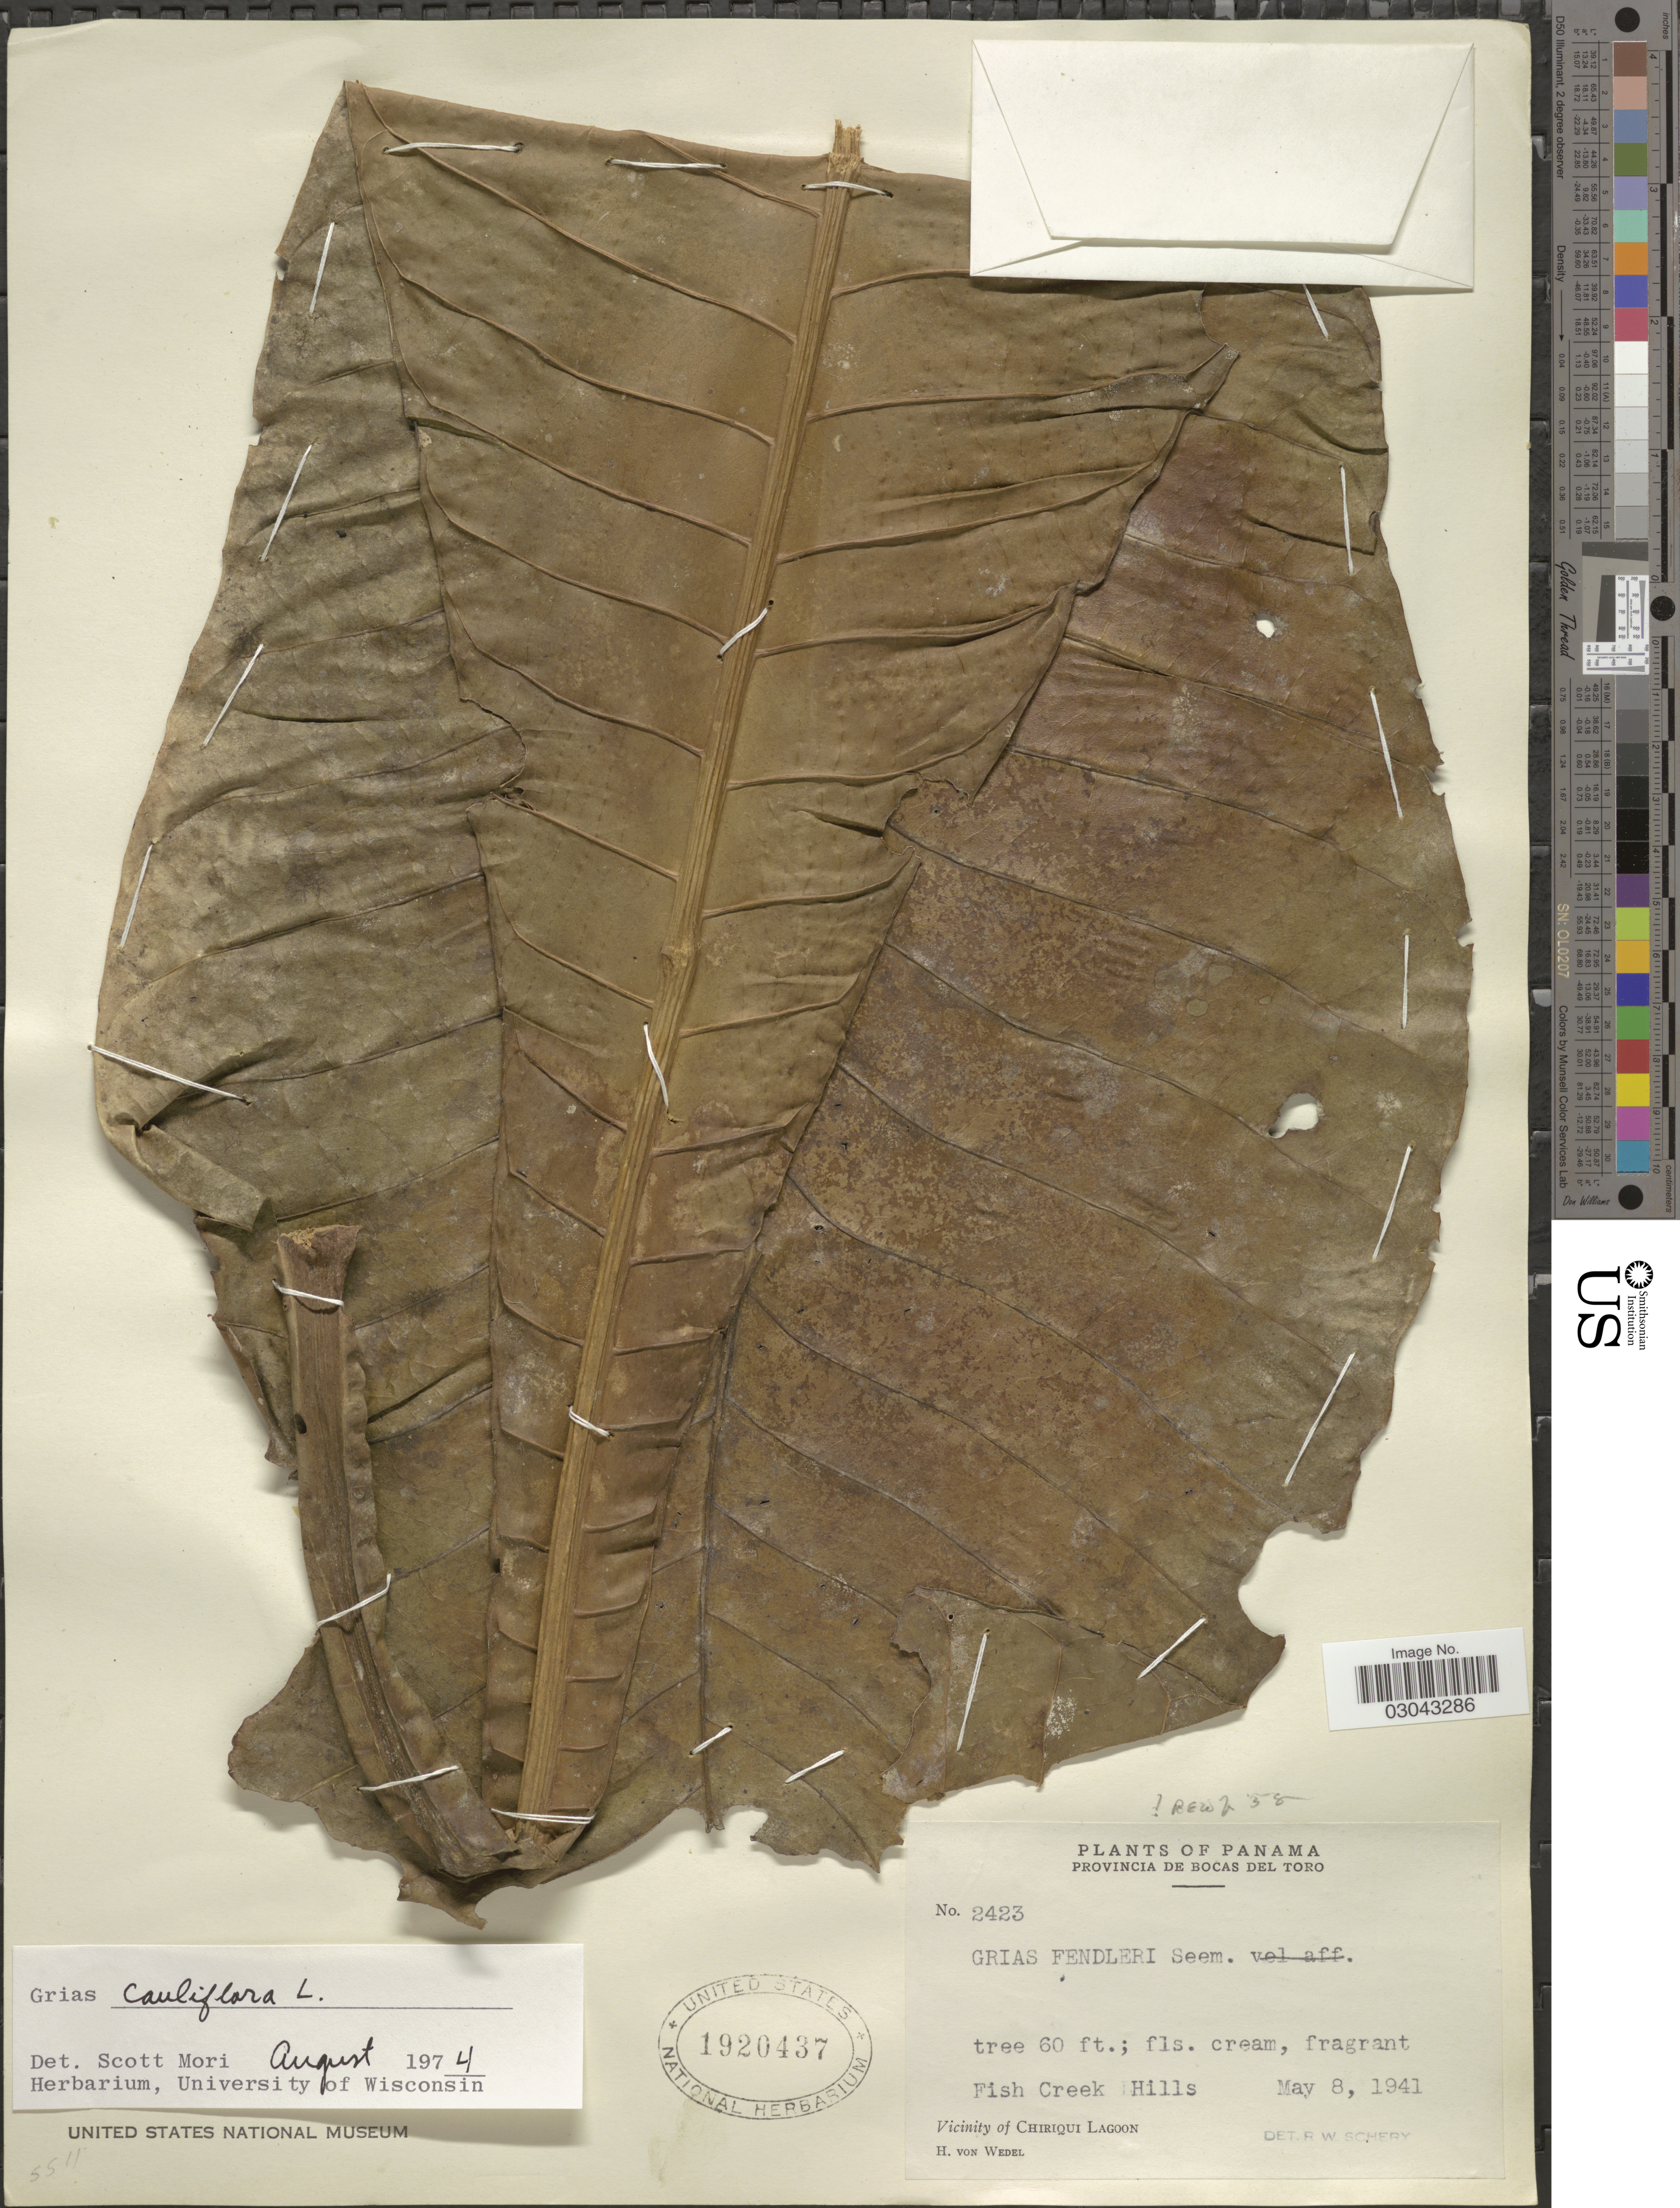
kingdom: Plantae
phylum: Tracheophyta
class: Magnoliopsida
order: Ericales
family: Lecythidaceae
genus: Grias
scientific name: Grias cauliflora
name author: L.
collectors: H. von Wedel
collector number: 2423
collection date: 1941-05-08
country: Panama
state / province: Bocas del Toro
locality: Provincia De Bosa Del Toro, Fish Creek Hills, Vicinity of Chiriqui Lagoon.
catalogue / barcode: US 1920437